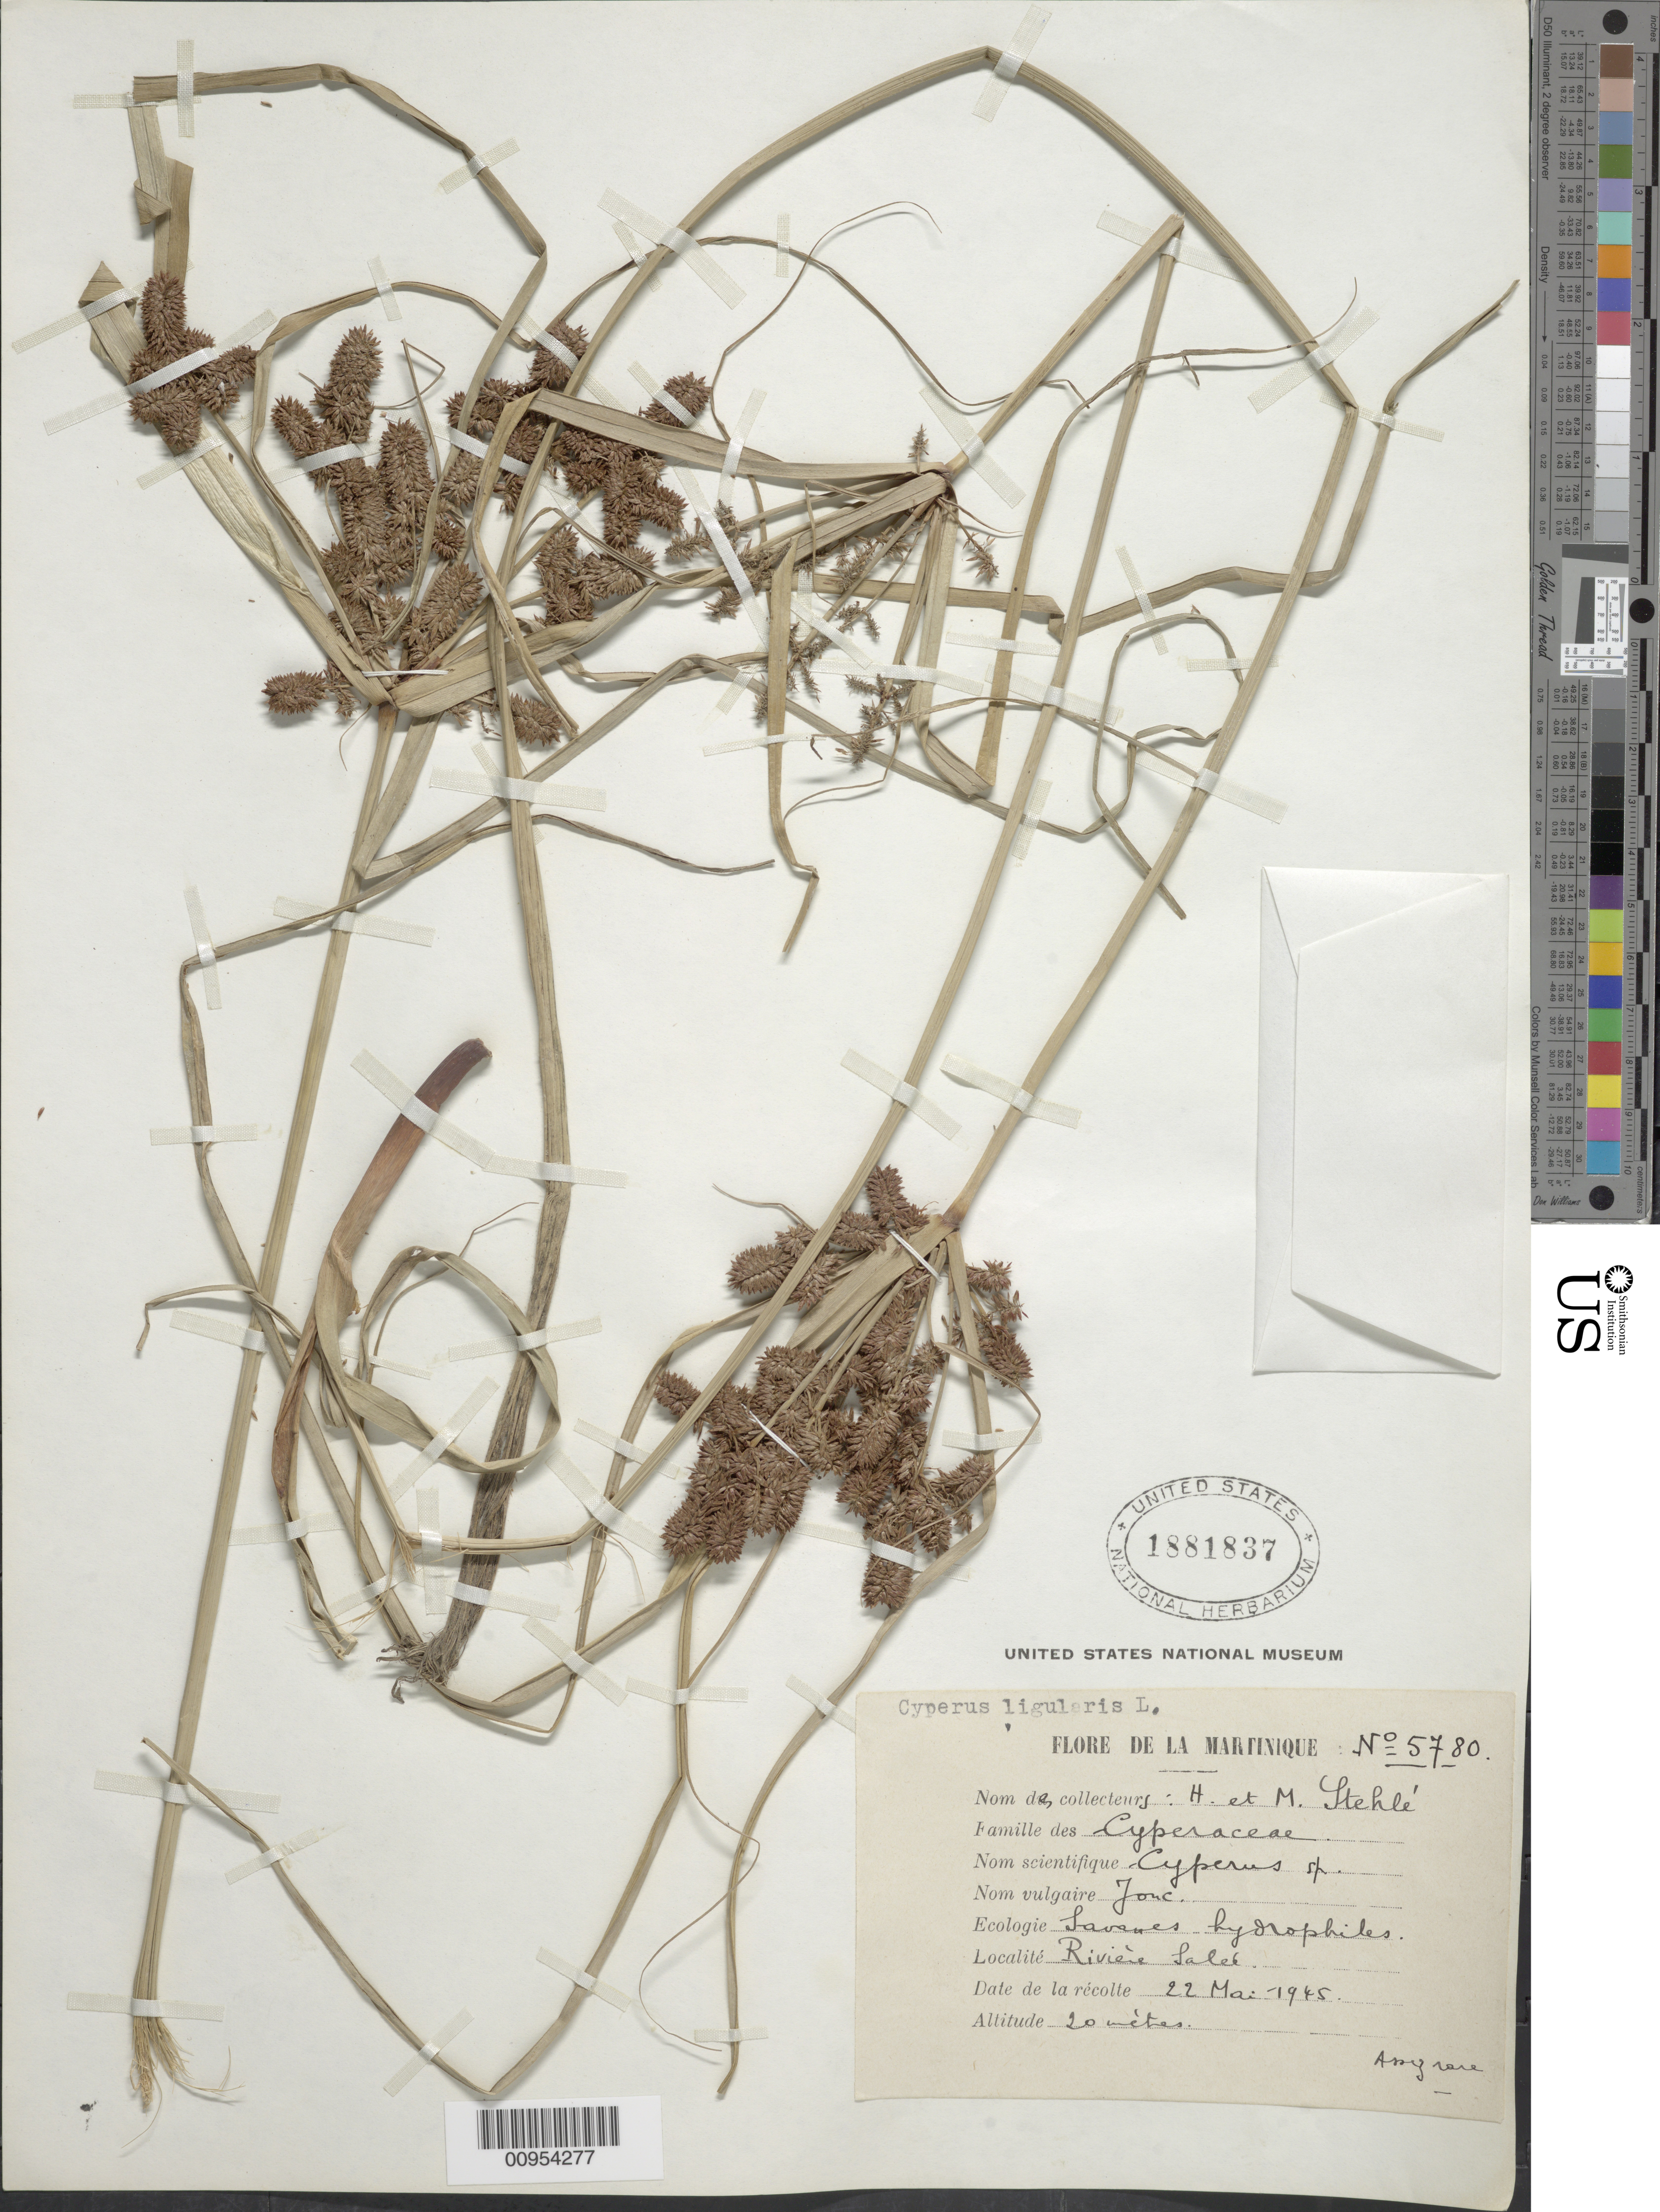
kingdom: Plantae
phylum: Tracheophyta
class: Liliopsida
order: Poales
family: Cyperaceae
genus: Cyperus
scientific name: Cyperus ligularis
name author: L.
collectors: H. Stehlé & M. Stehlé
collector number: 5780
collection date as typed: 22 May 1945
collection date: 1945-05-22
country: Martinique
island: Martinique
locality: Rivière Saleé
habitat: Savanes hydrophiles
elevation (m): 20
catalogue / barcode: US 1881837